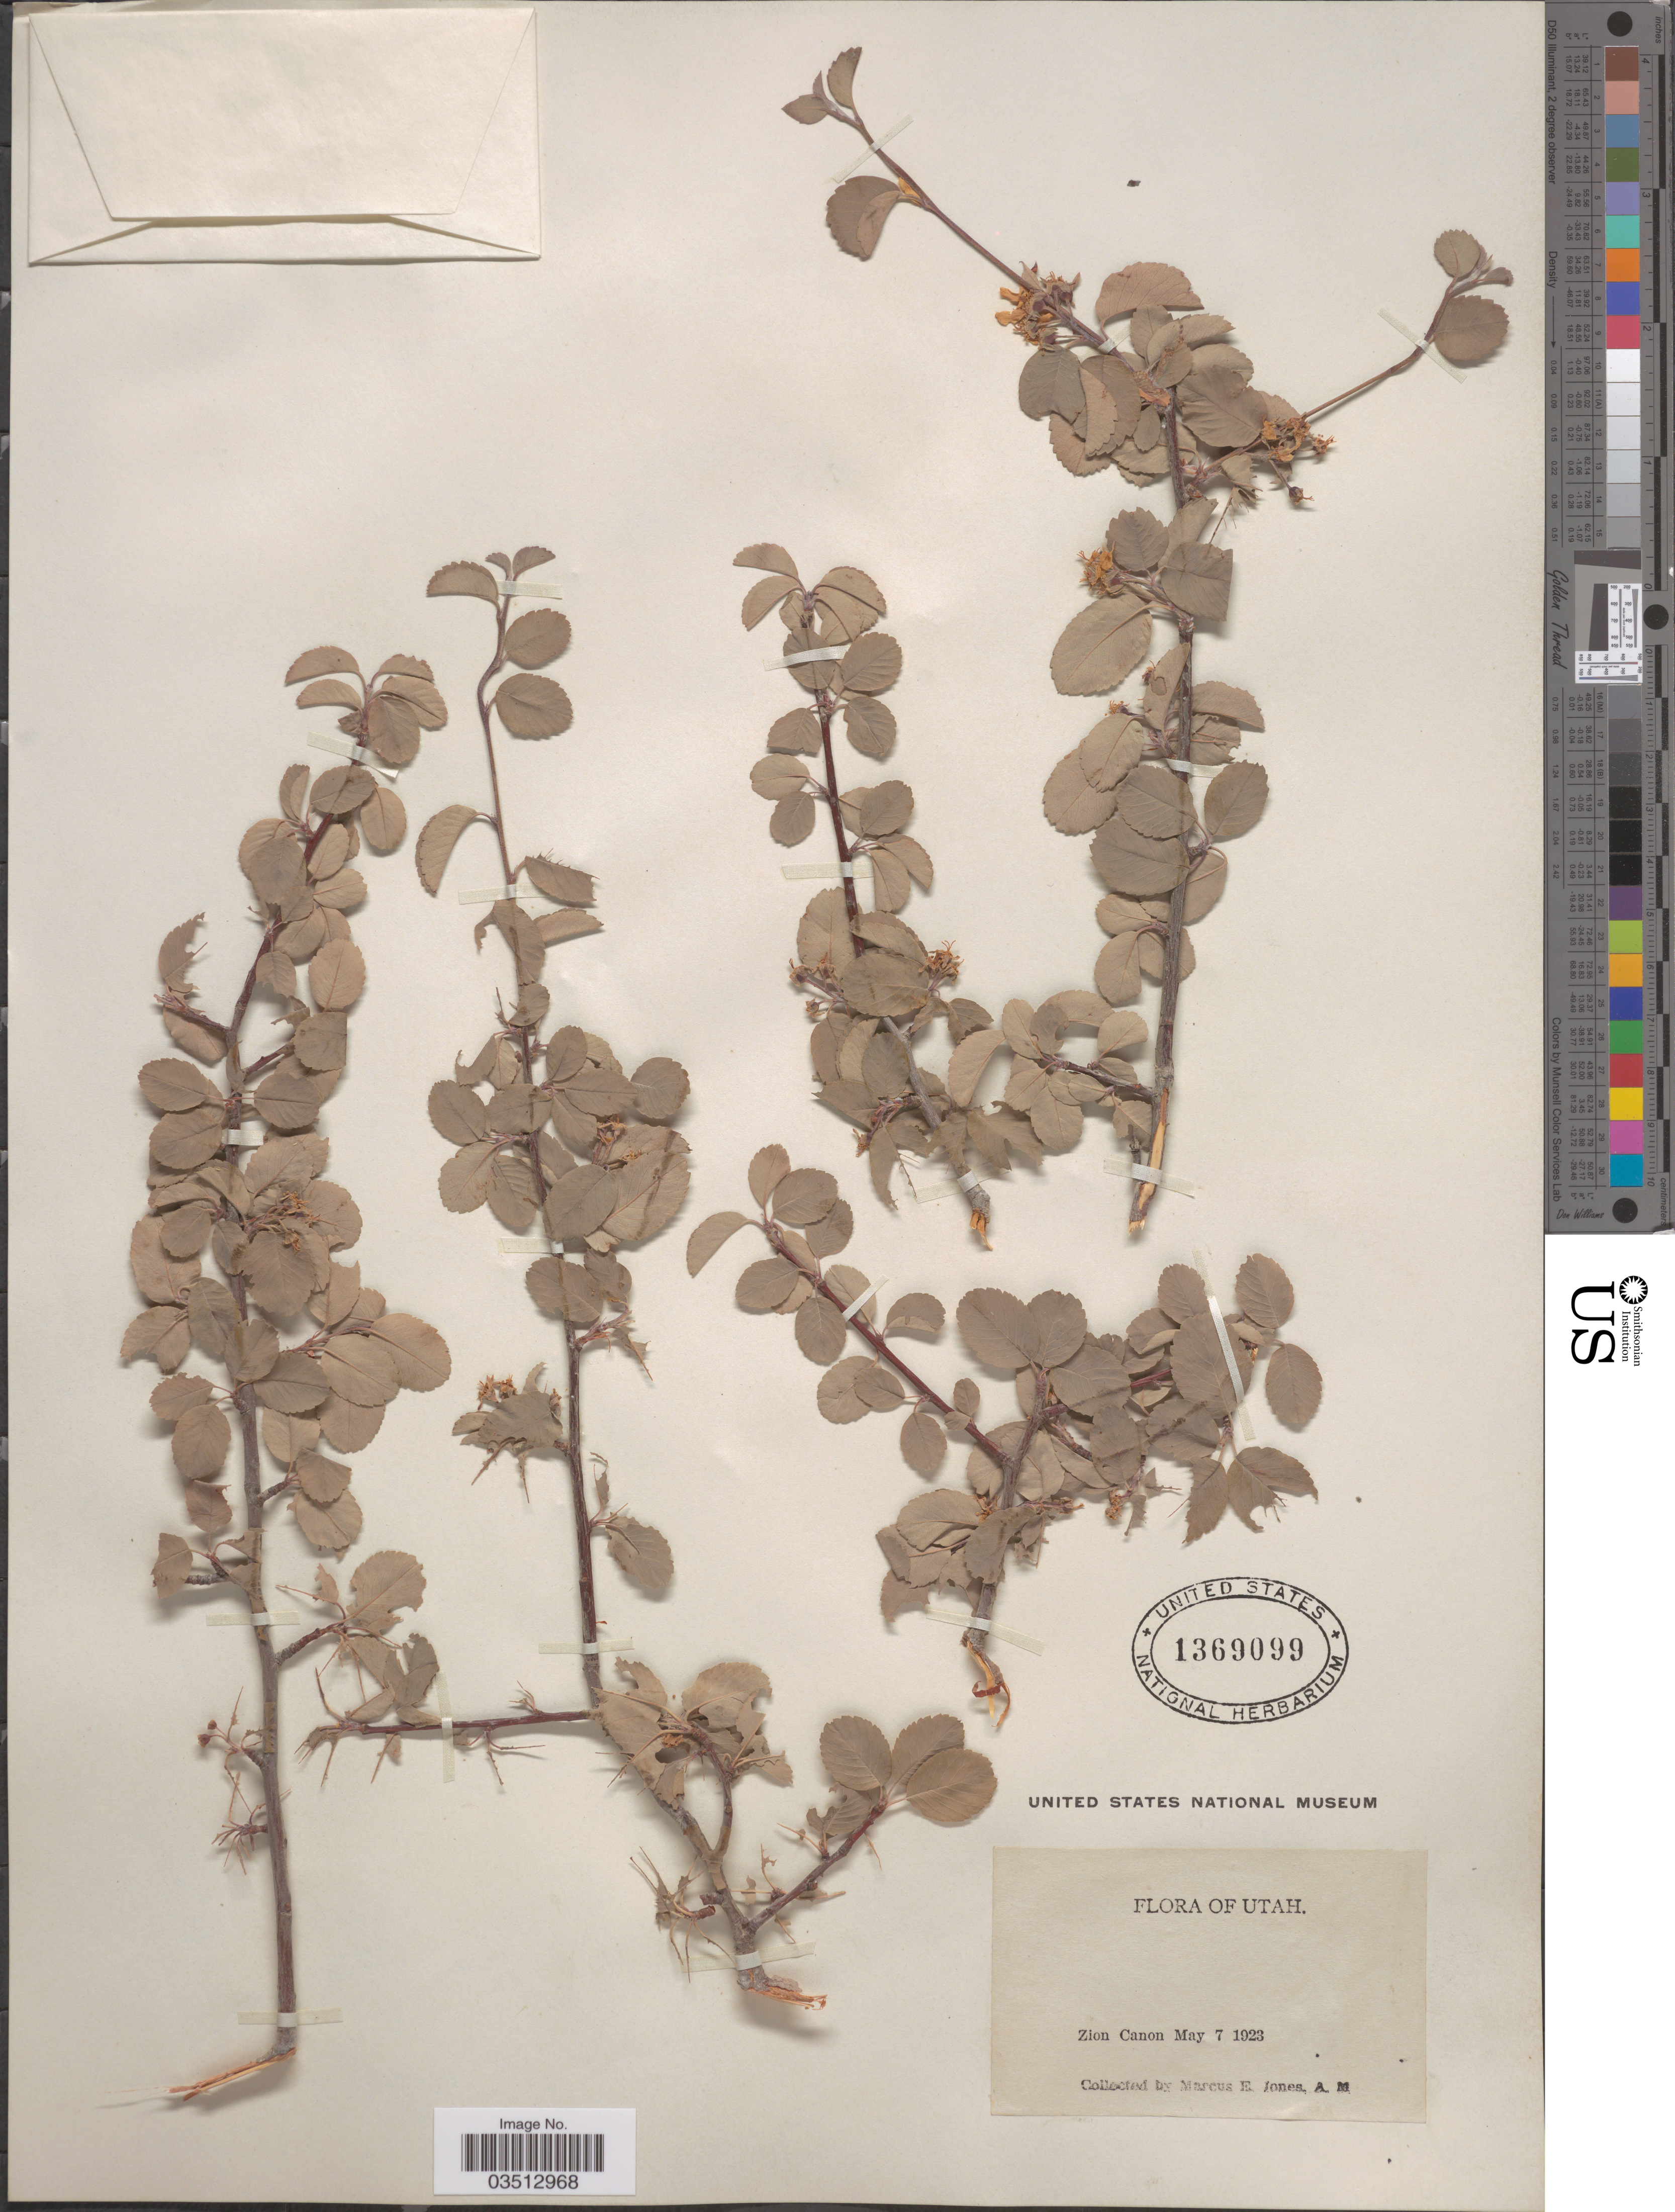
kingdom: Plantae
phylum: Tracheophyta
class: Magnoliopsida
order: Rosales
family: Rosaceae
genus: Amelanchier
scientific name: Amelanchier sp.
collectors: M. E. Jones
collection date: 1923-05-07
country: United States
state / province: Utah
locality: Zion Canon.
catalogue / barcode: US 1369099